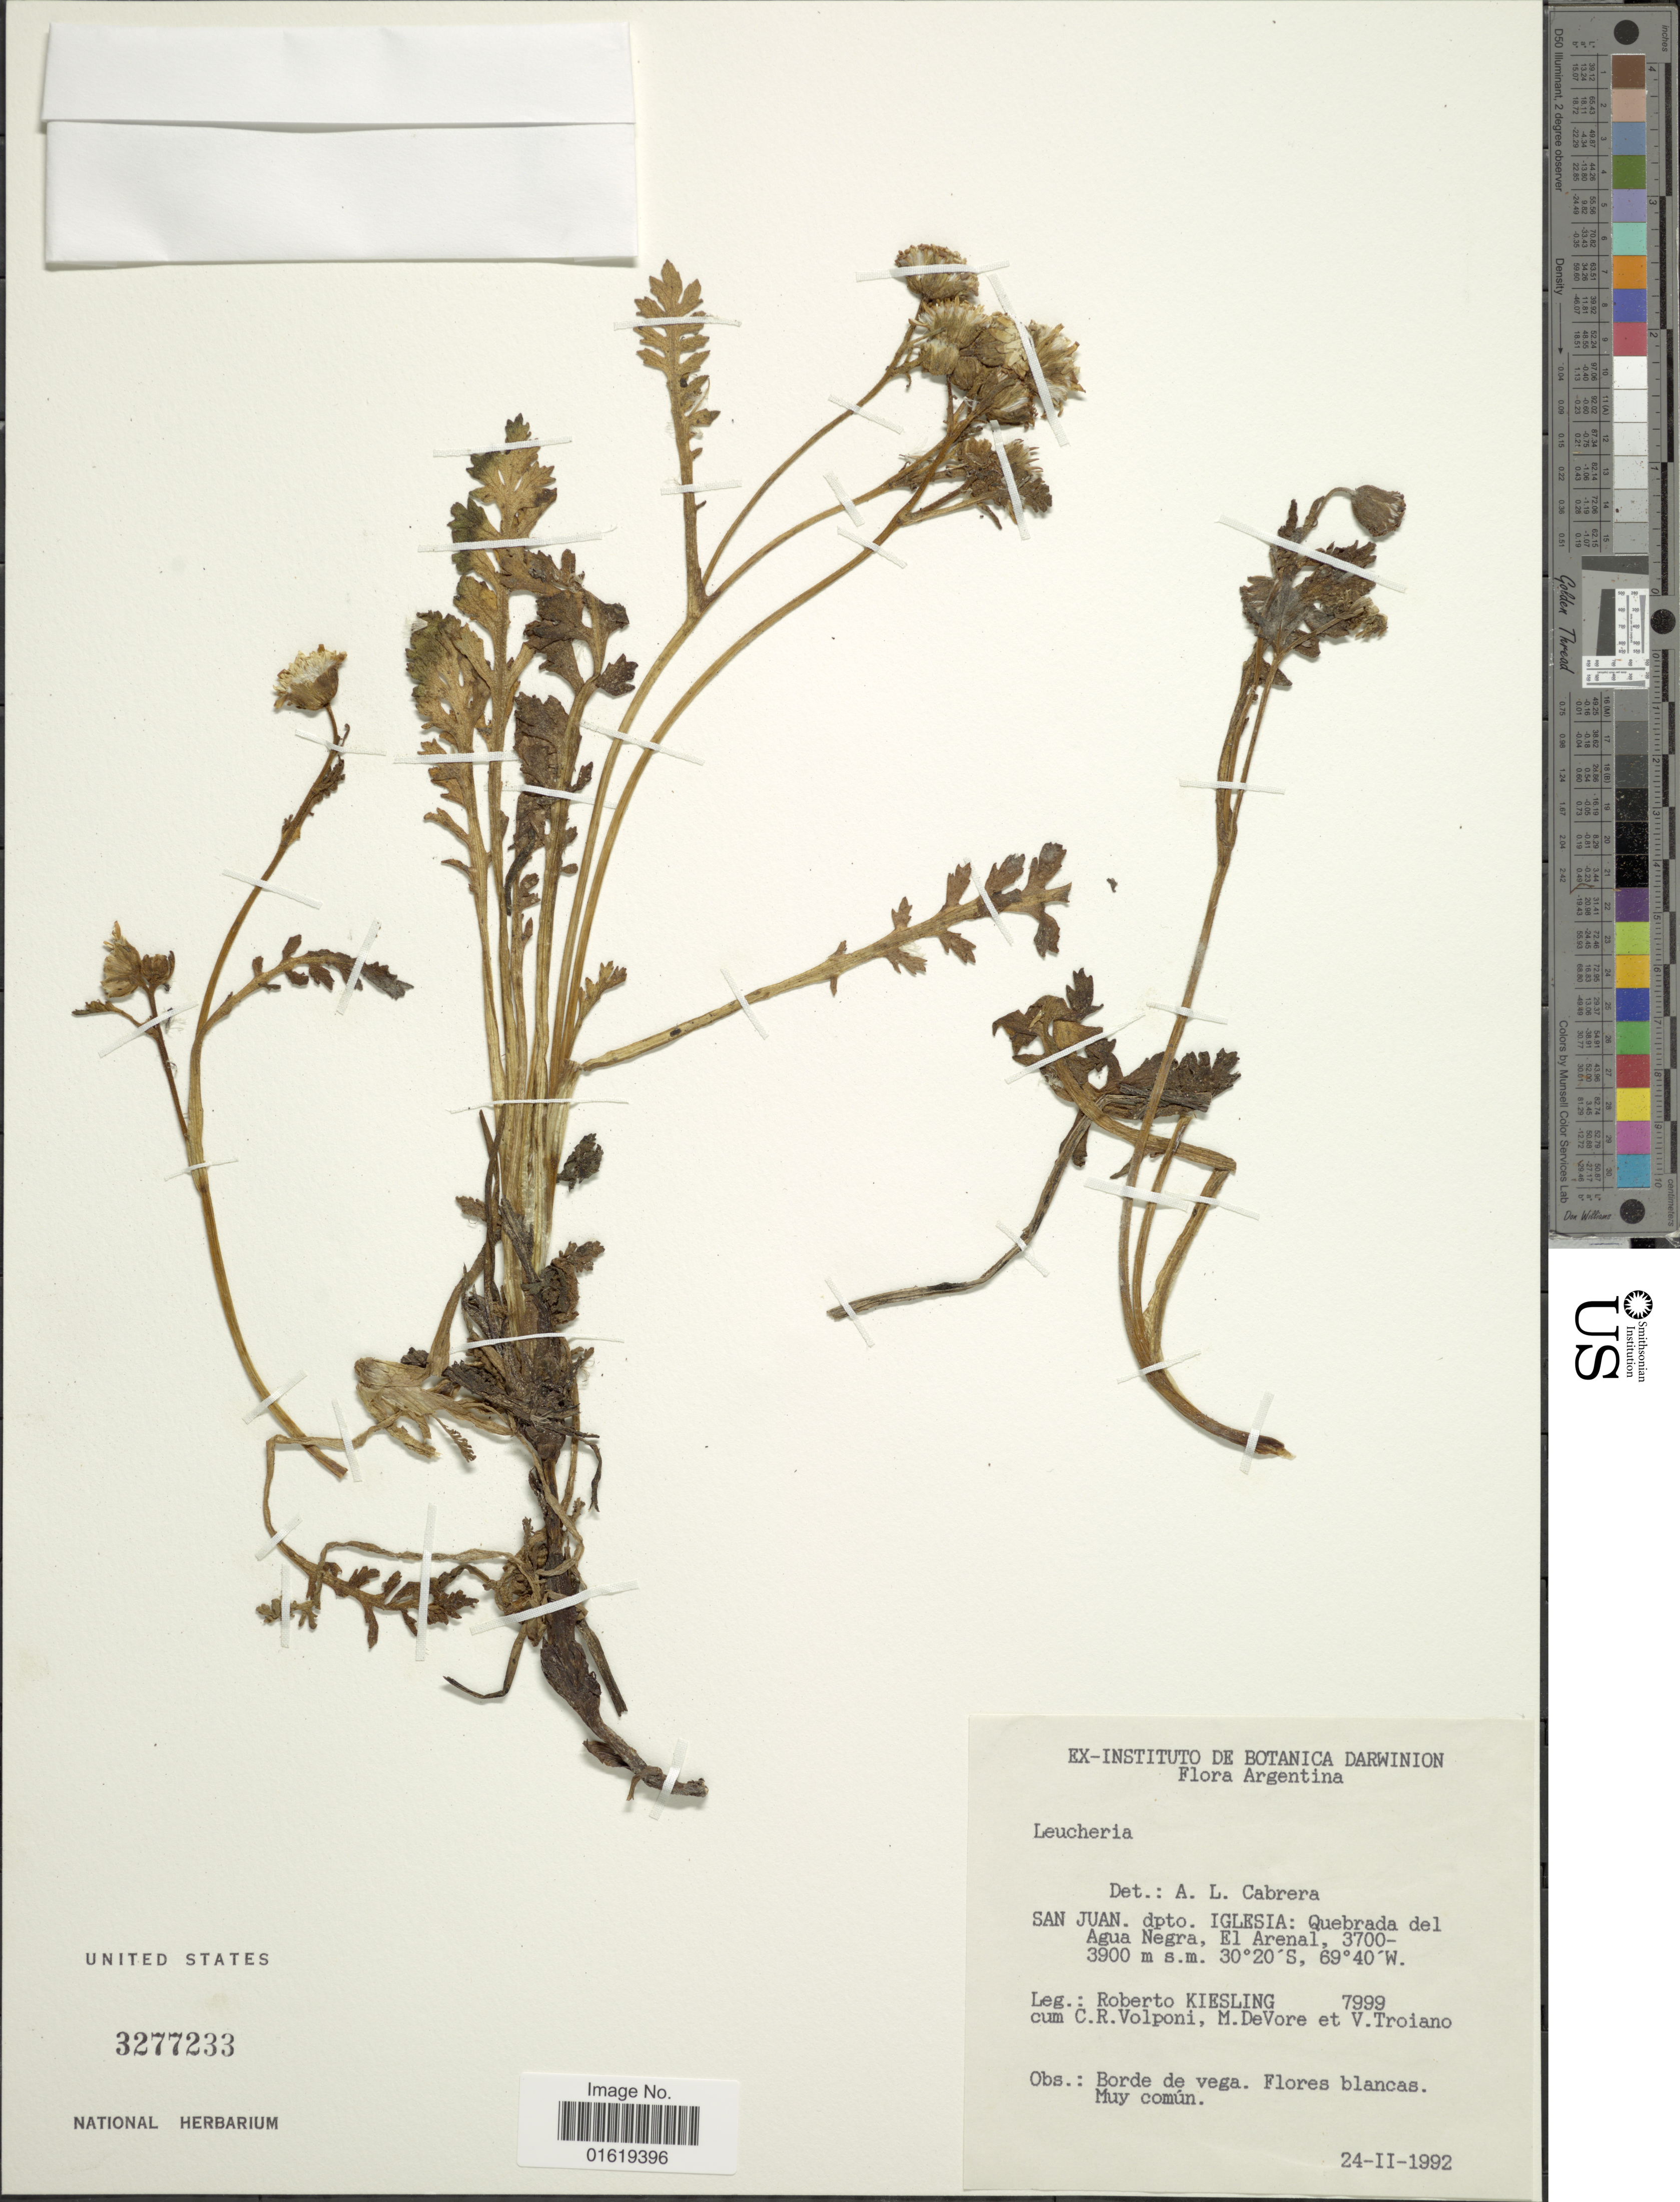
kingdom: Plantae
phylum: Tracheophyta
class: Magnoliopsida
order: Asterales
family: Asteraceae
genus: Leucheria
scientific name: Leucheria sp.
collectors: R. Kiesling, C. Volponi, M. DeVore & V. Troiano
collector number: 7999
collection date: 1992-02-24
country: Argentina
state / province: San Juan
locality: San Juan. dpto. Iglesia: Quebrada del Agua Negra, El Arenal.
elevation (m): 3700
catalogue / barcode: US 3277233